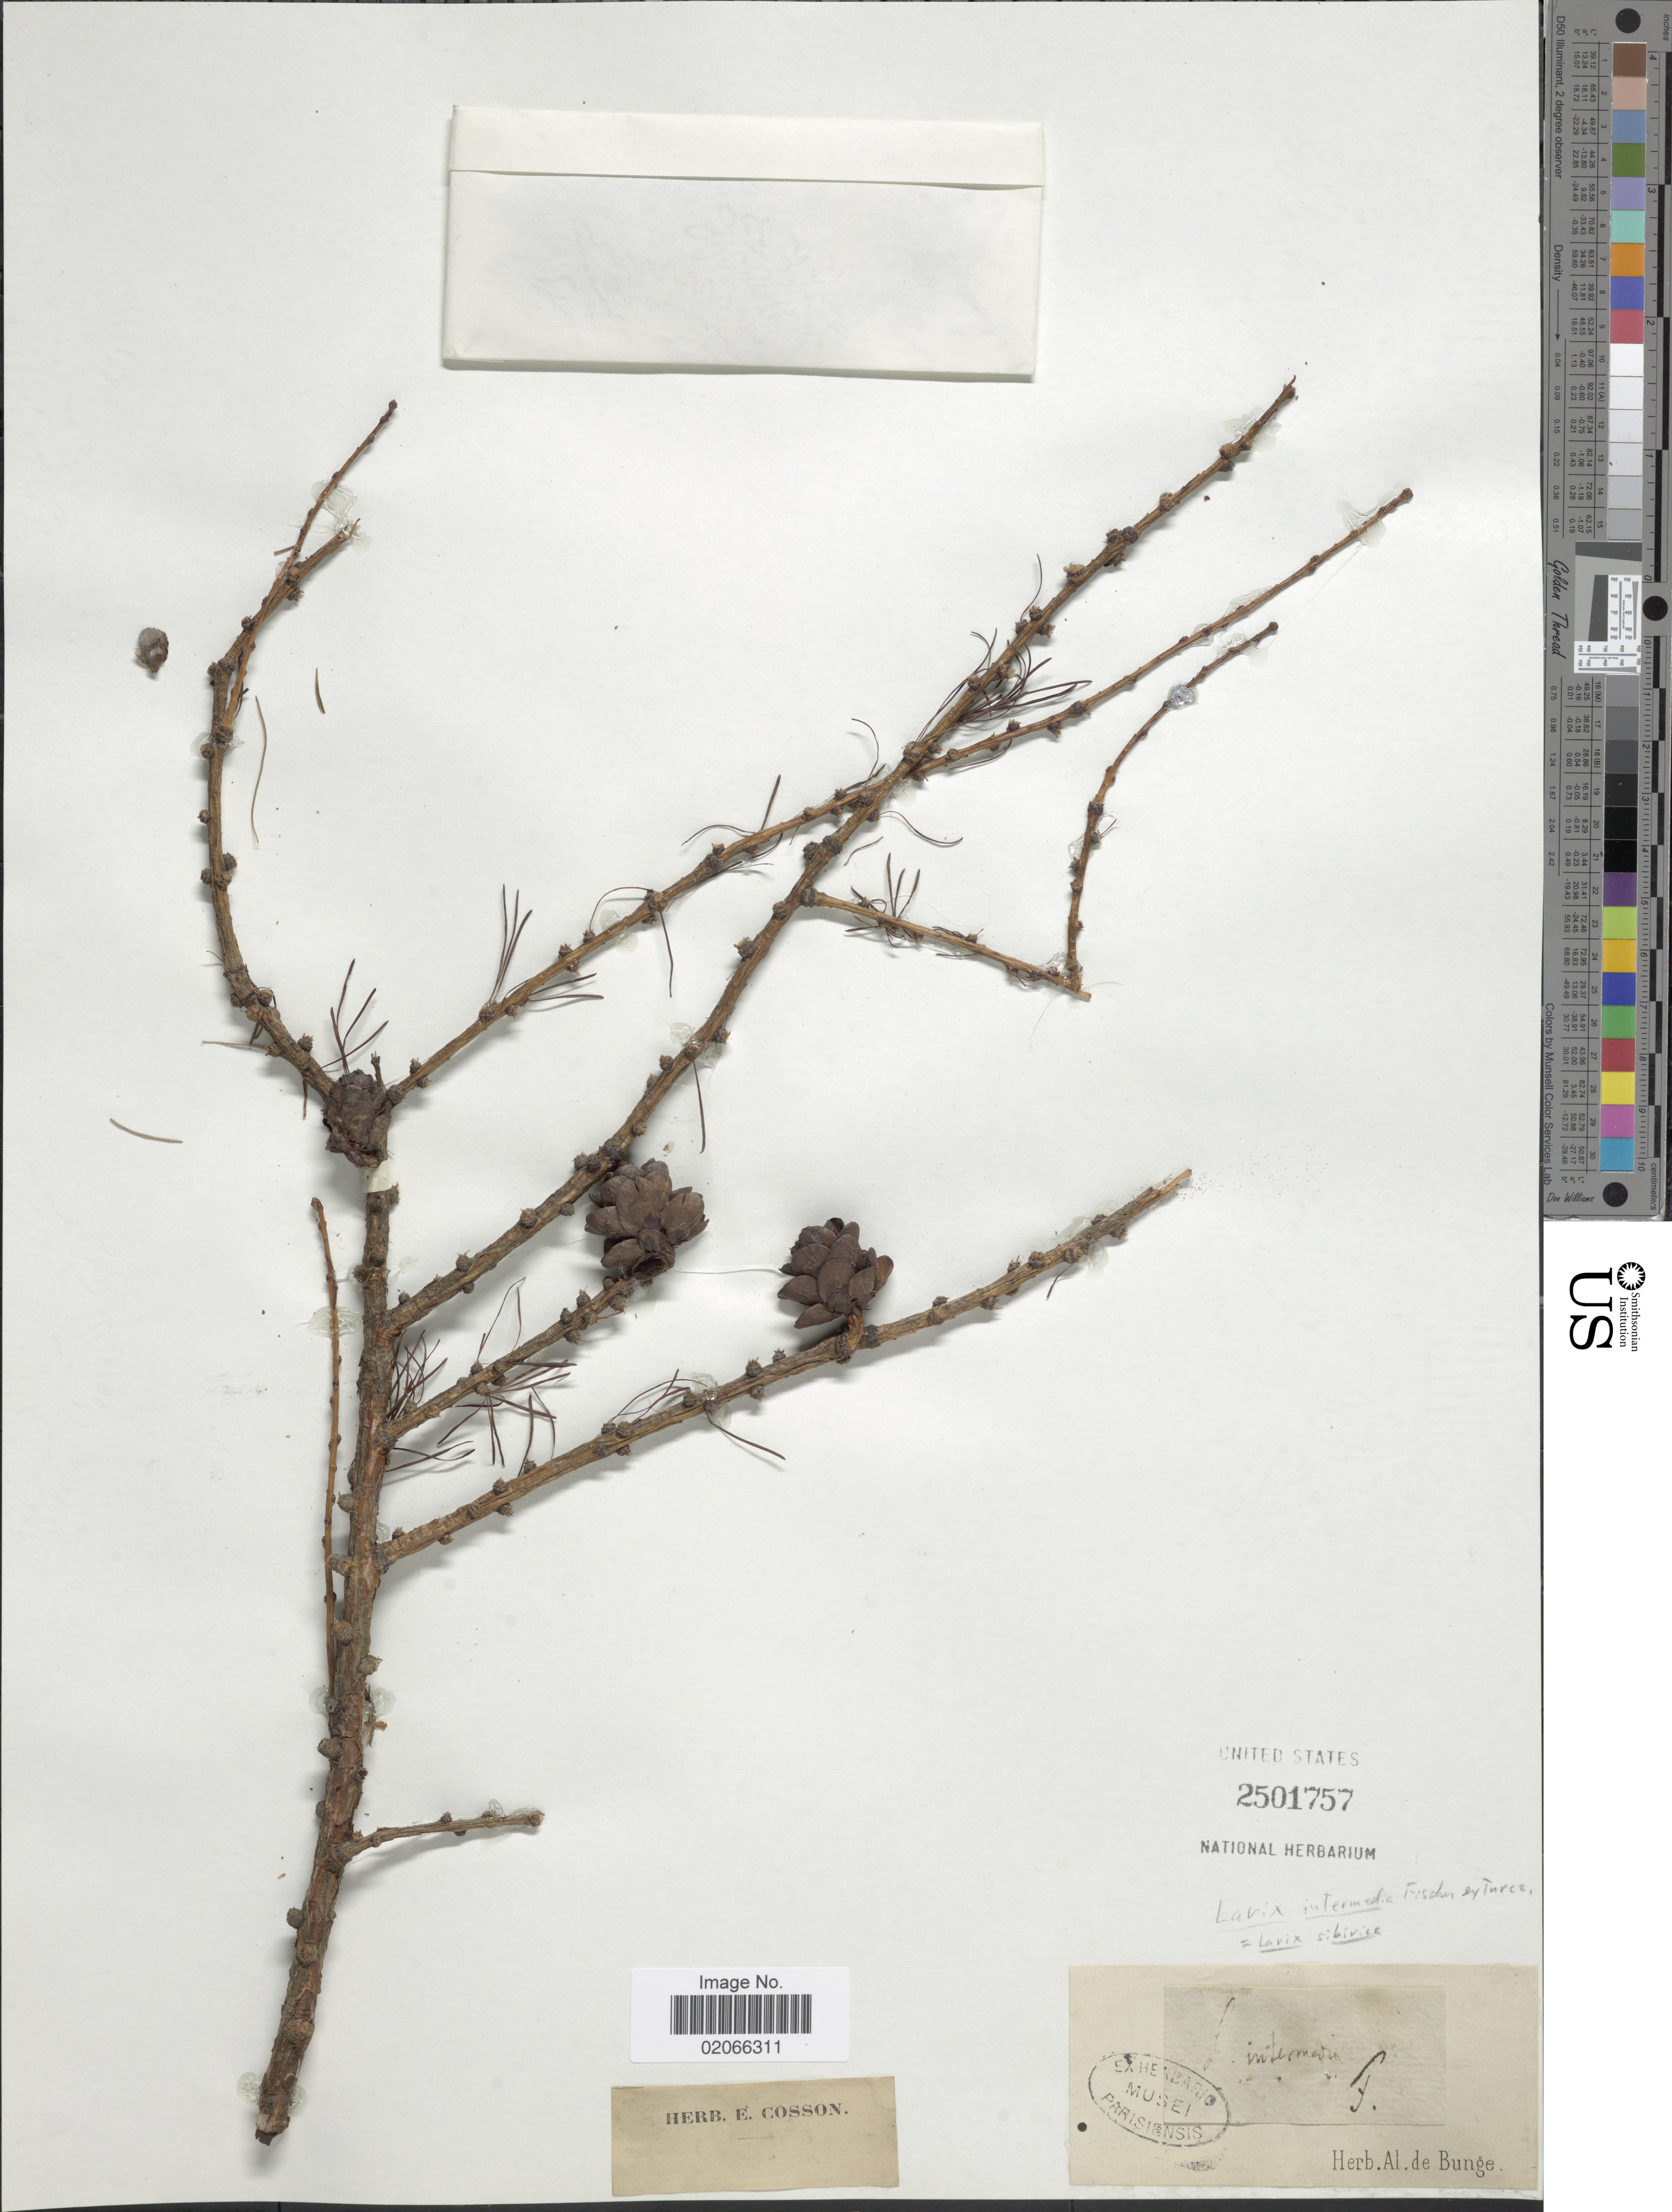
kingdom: Plantae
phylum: Tracheophyta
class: Pinopsida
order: Pinales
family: Pinaceae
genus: Larix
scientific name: Larix sibirica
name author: Ledeb.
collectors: ex herb. Al. de Bung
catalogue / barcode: US 2501757